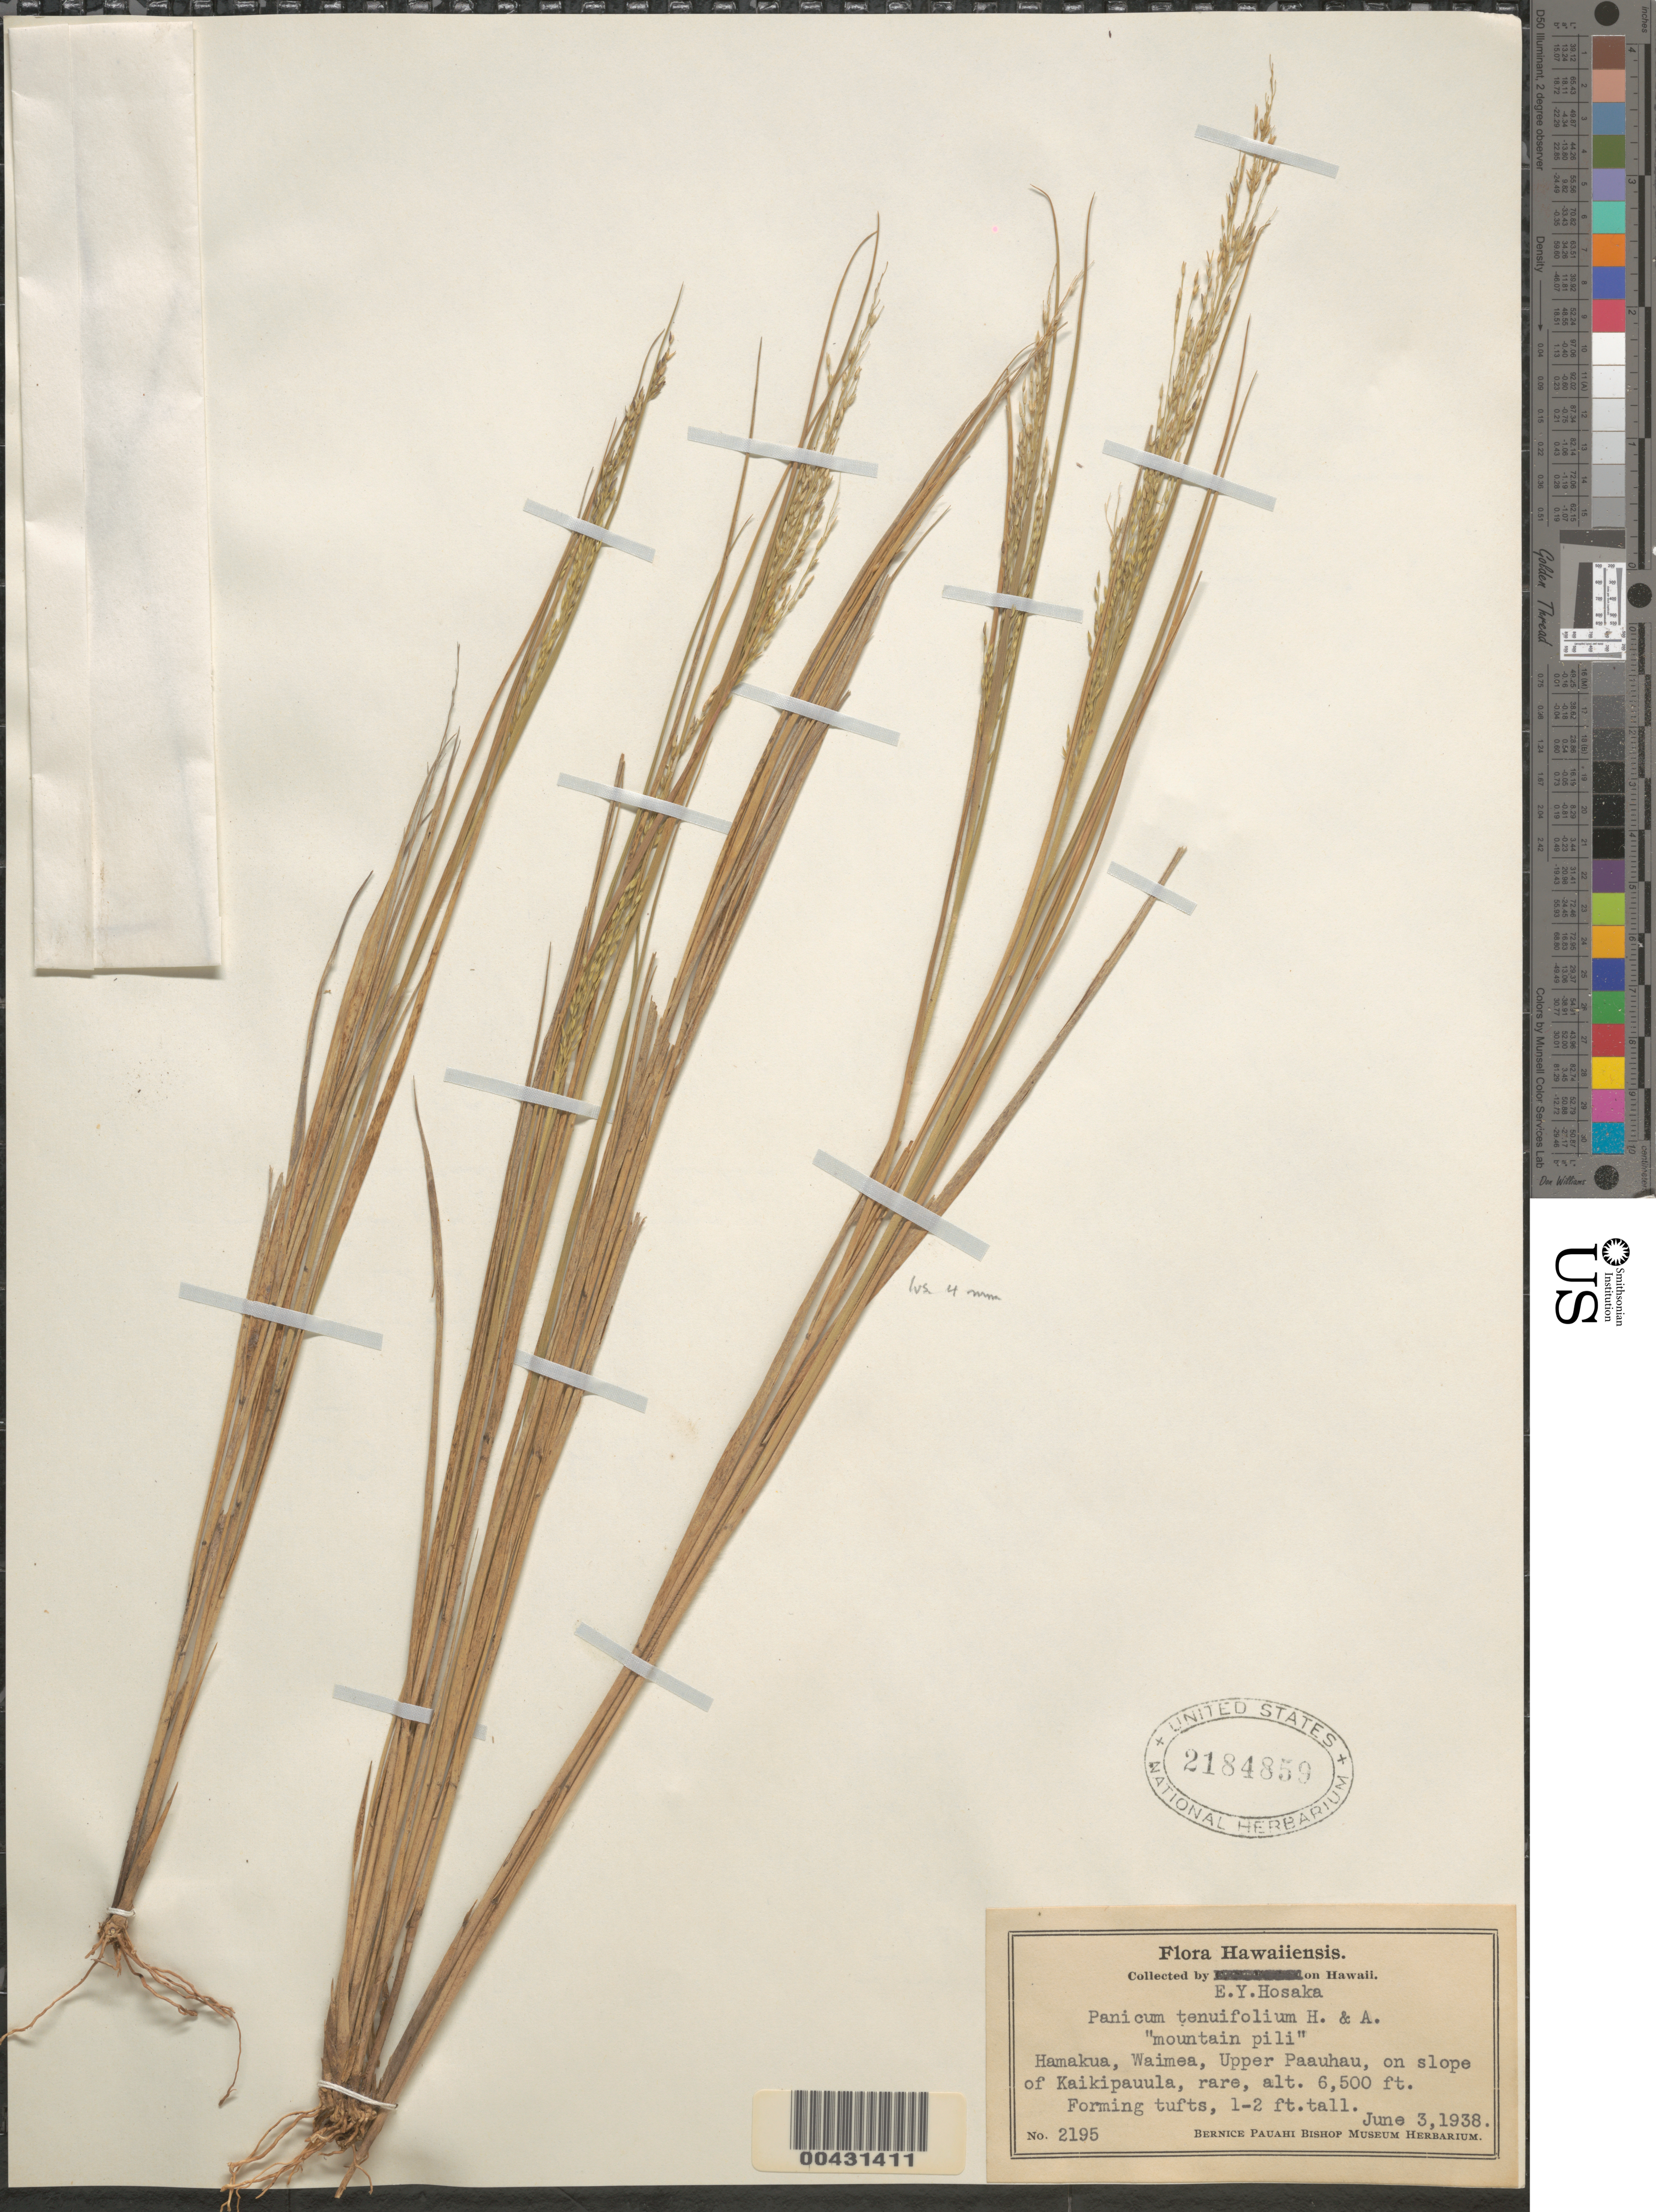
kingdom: Plantae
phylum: Tracheophyta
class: Liliopsida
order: Poales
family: Poaceae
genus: Panicum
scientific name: Panicum tenuifolium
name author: Hook. & Arn.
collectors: E. Y. Hosaka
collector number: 2195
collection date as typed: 3 Jun 1938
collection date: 1938-06-03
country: United States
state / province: Hawaii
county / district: Hawaii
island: Hawaii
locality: mountain pili, Hamakua, Waimea, Upper Paauhau, on slope of Kaikipauula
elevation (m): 1981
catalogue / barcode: US 2184859